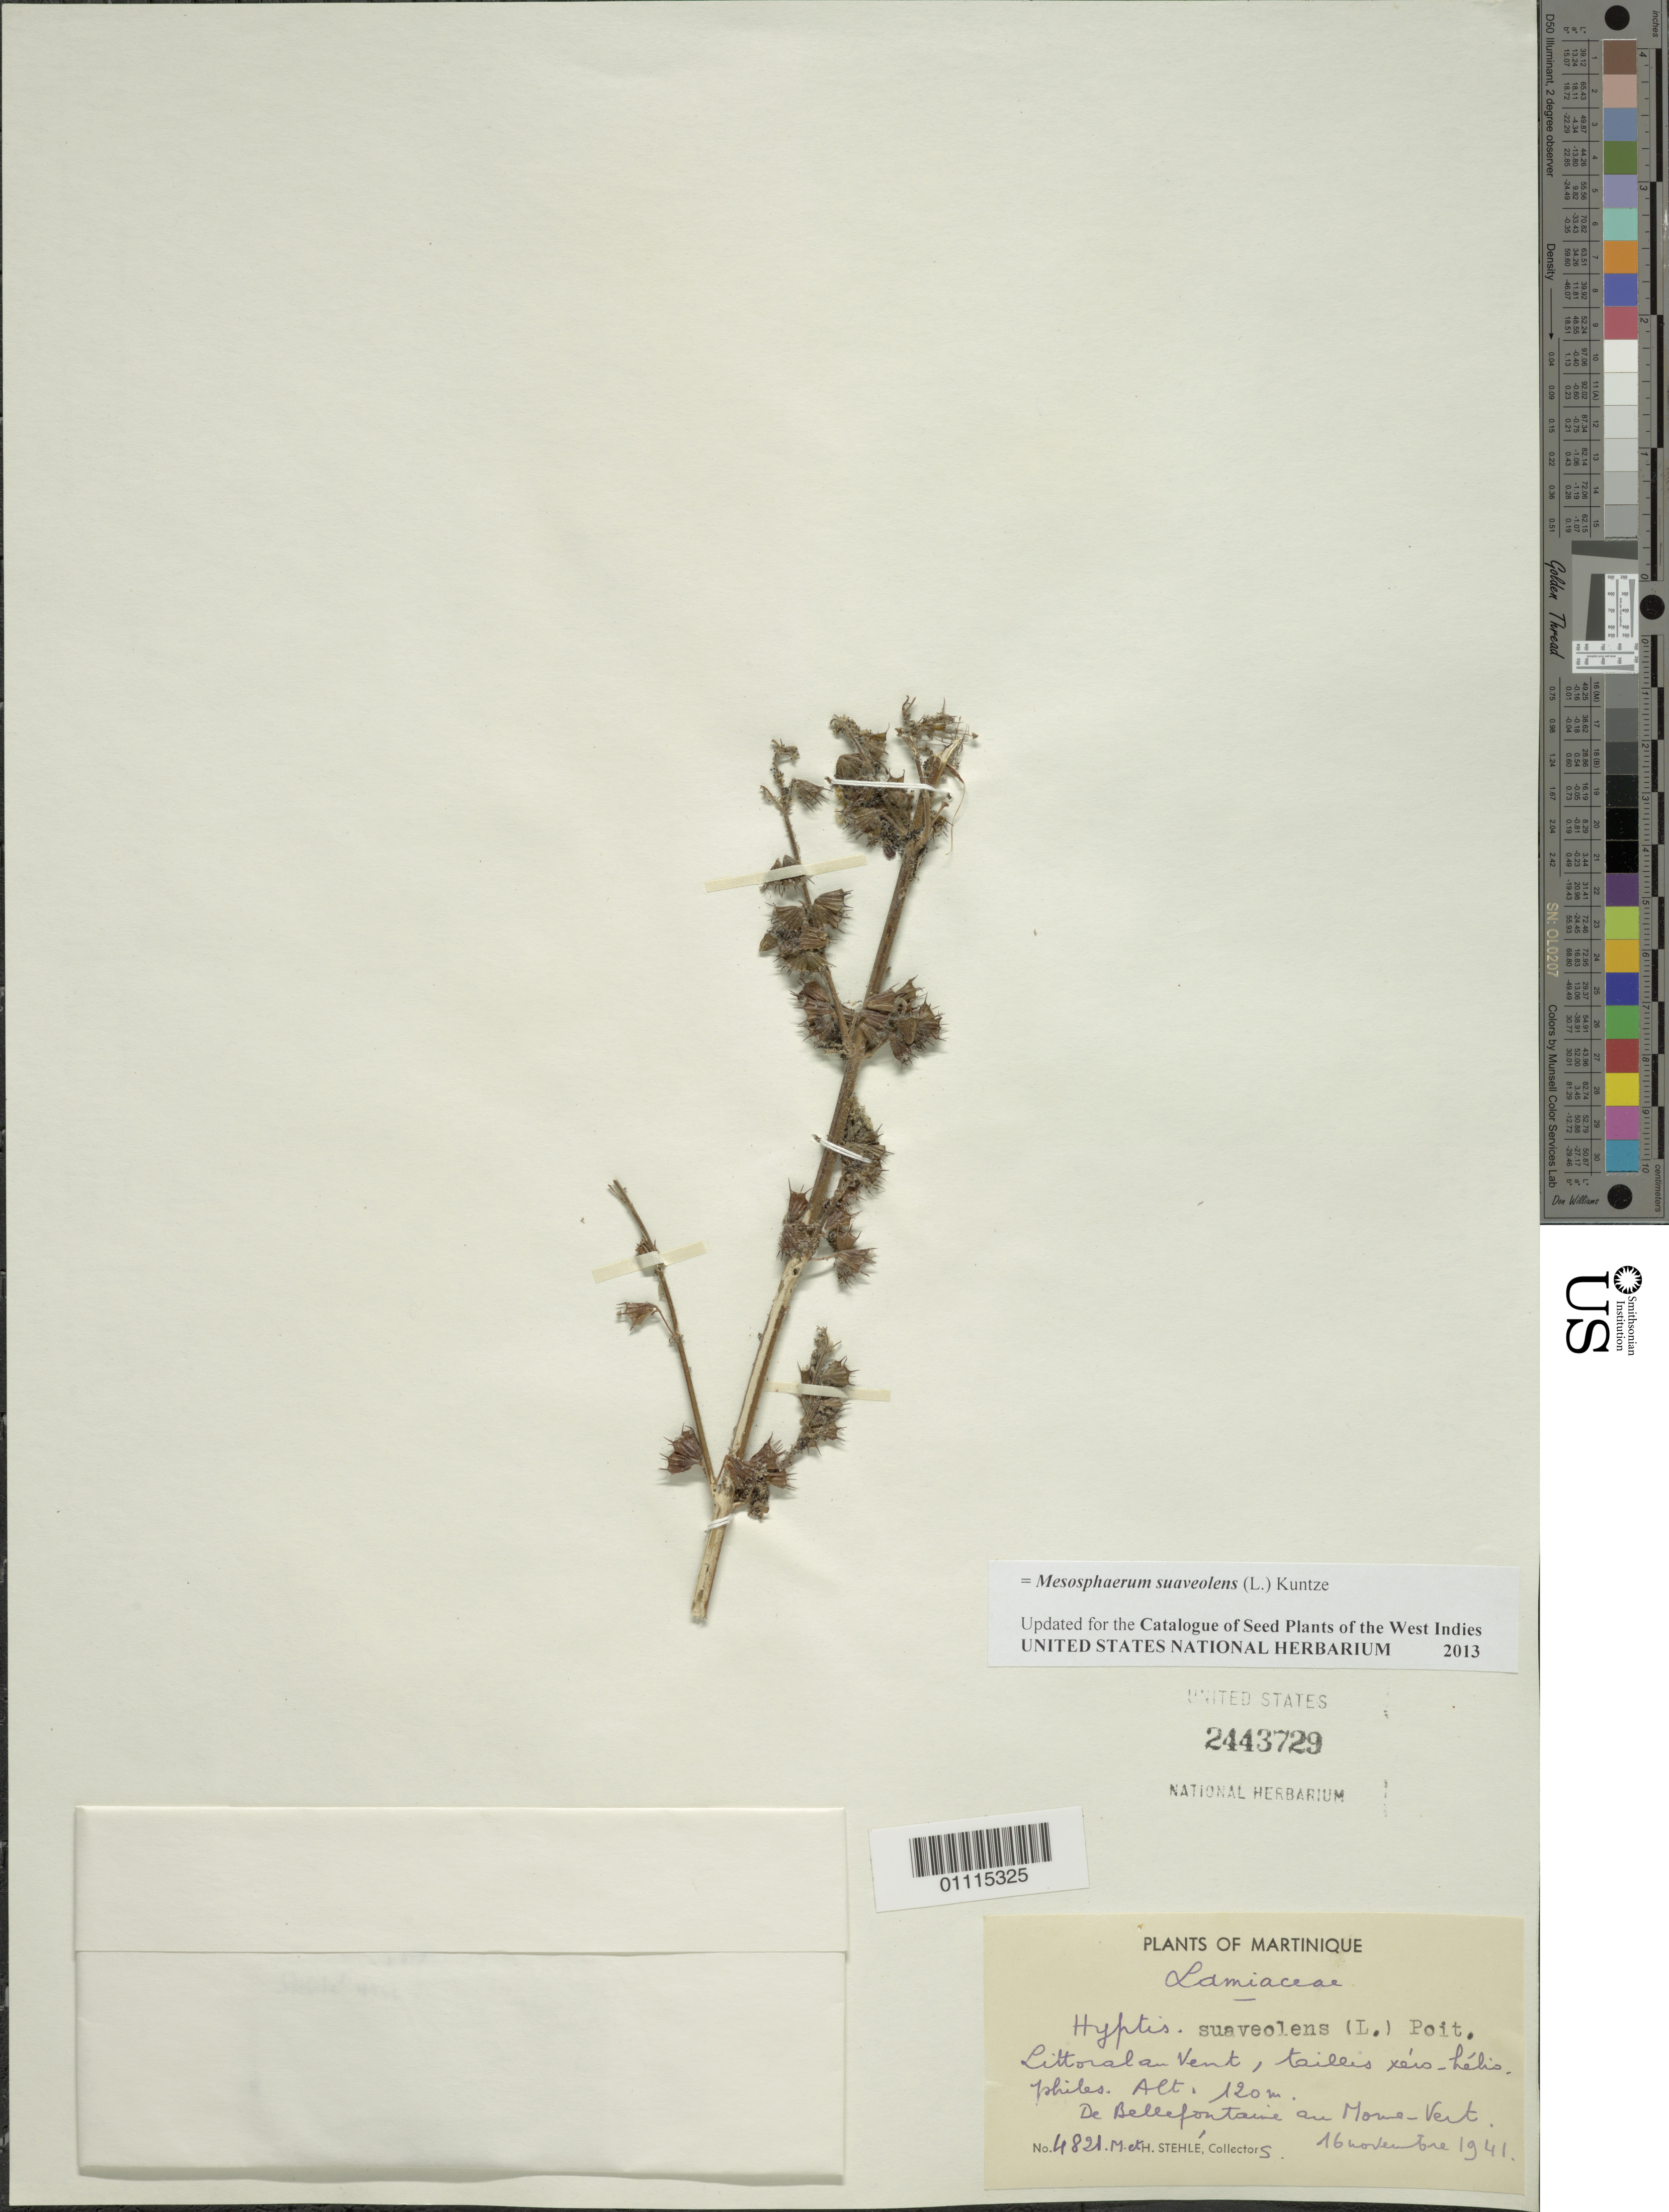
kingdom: Plantae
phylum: Tracheophyta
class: Magnoliopsida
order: Lamiales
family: Lamiaceae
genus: Mesosphaerum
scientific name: Mesosphaerum suaveolens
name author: (L.) Kuntze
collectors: H. Stehlé & M. Stehlé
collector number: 4821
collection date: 1941-11-16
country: Martinique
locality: Bellefontaine au Morne-Vent.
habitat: Littorale au vent, taillis xéro-héliophiles.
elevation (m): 120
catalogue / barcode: US 2443729